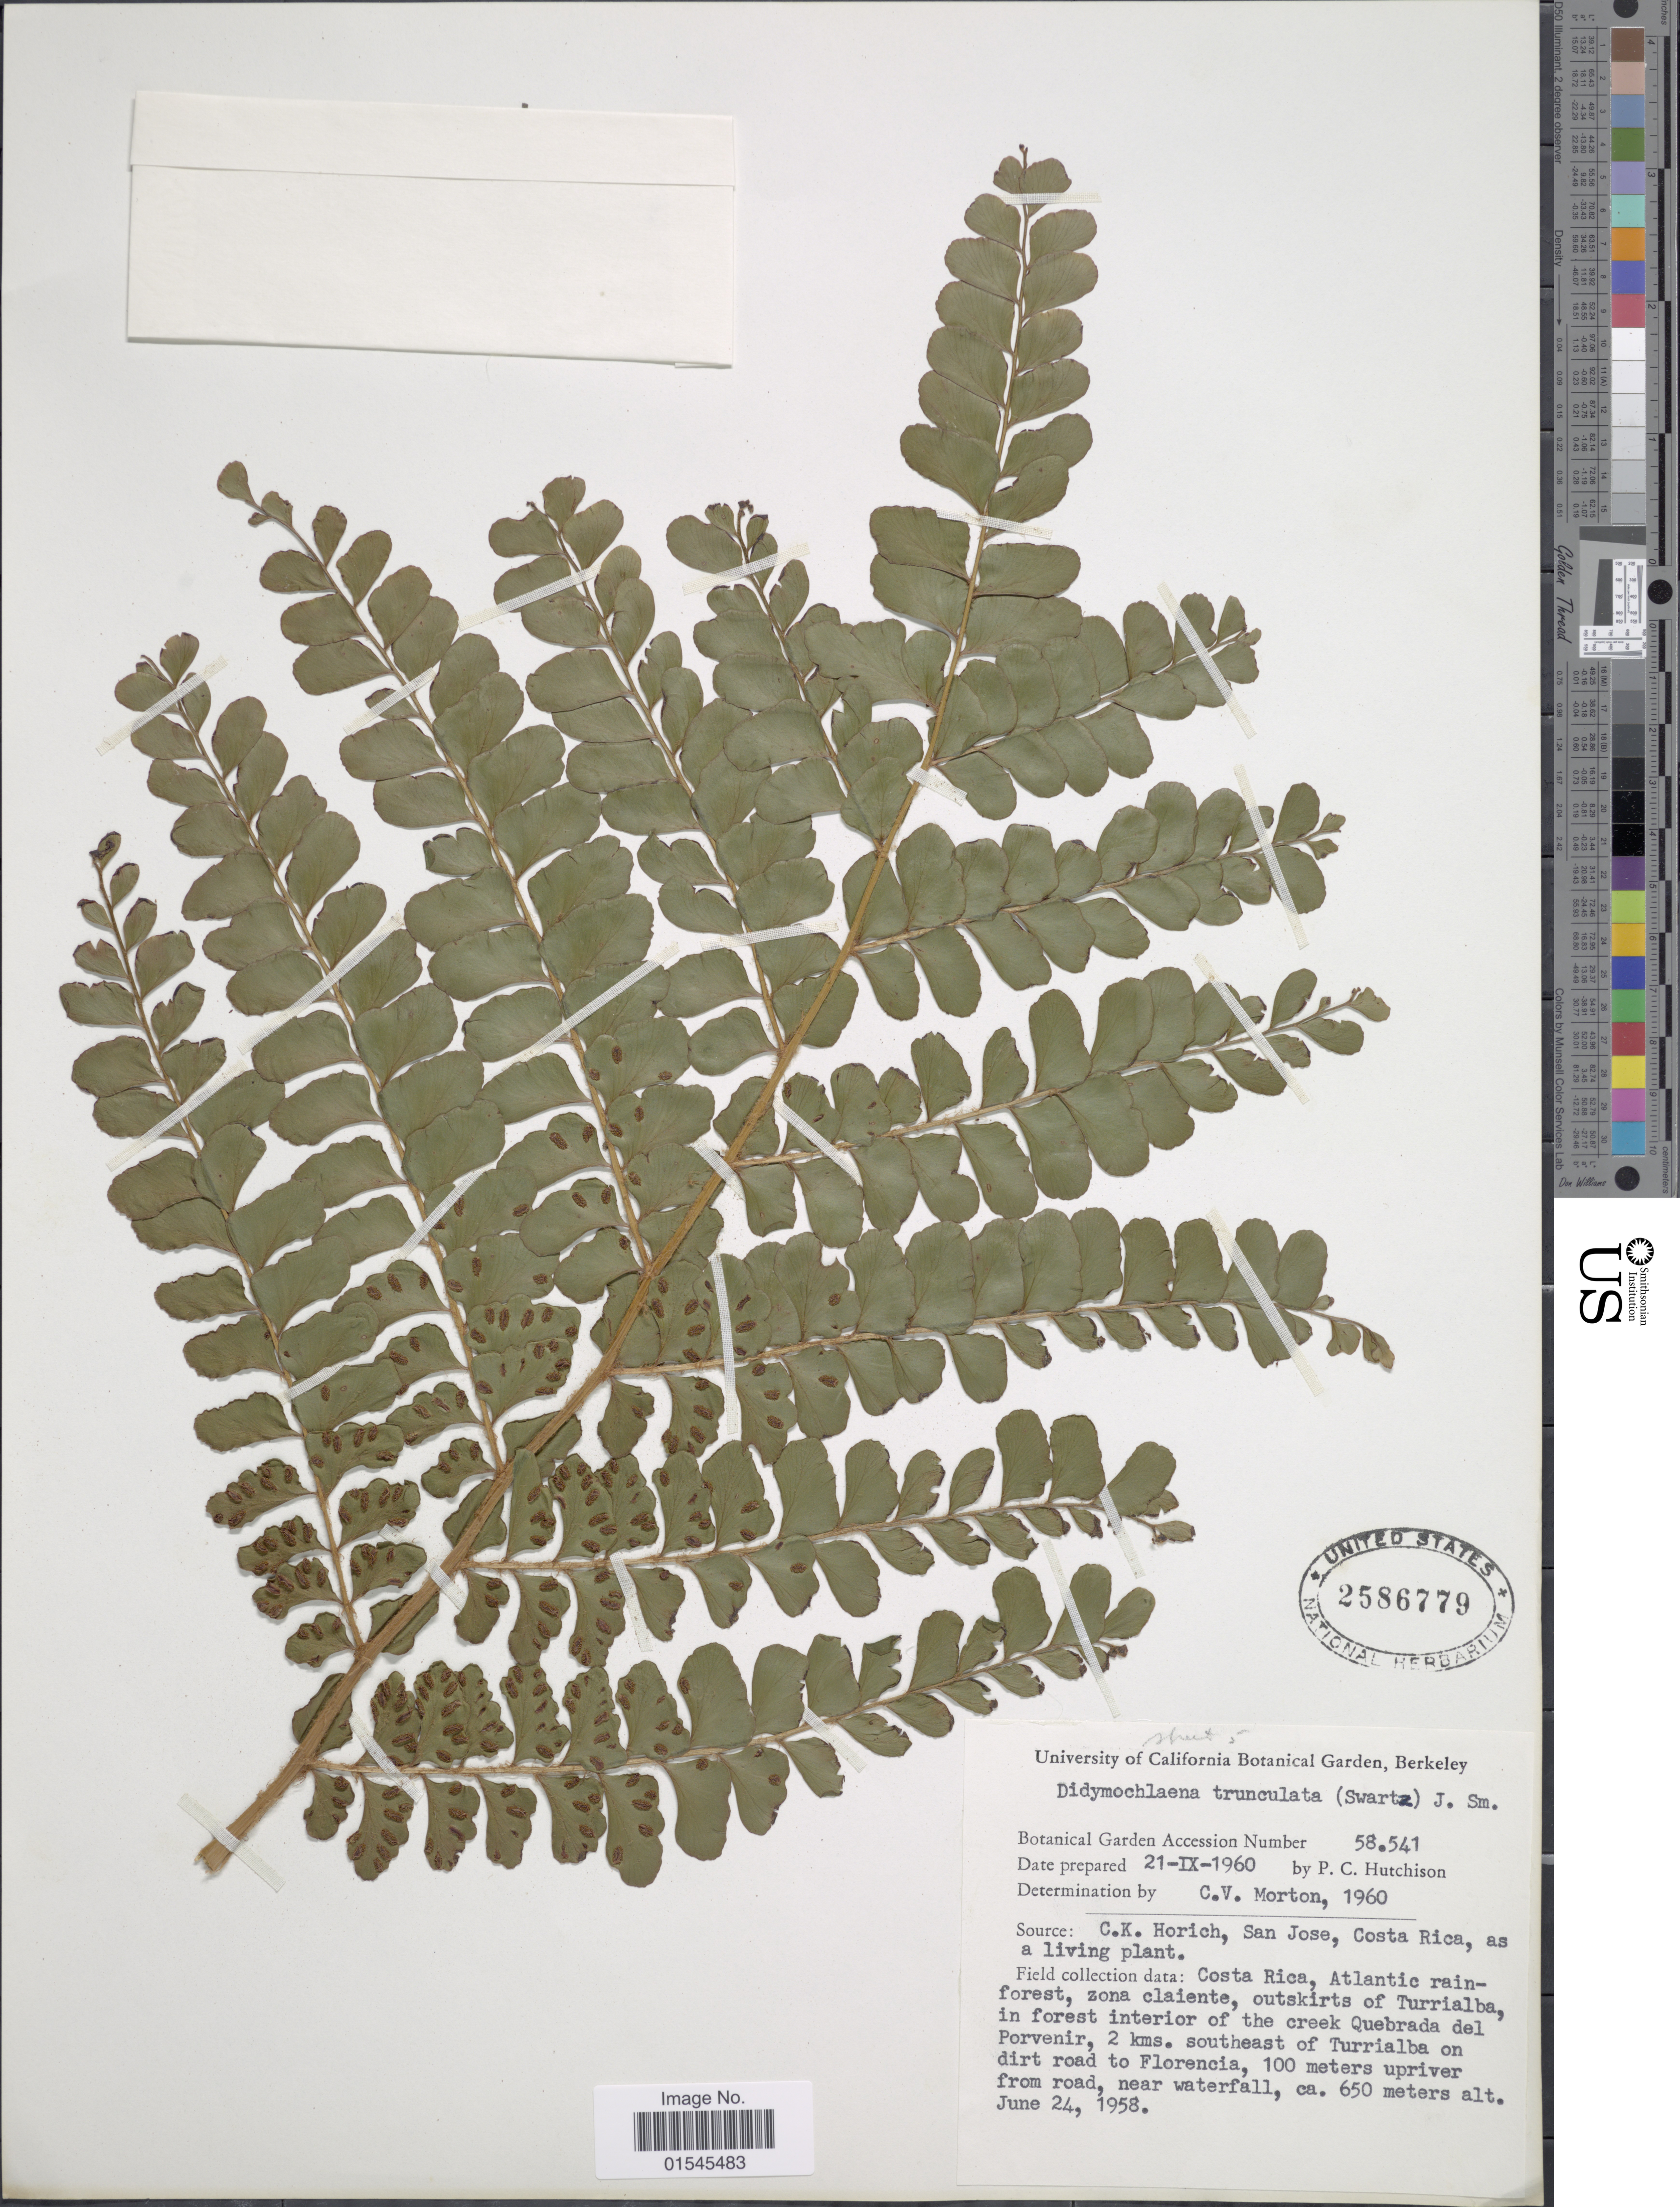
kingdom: Plantae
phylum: Tracheophyta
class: Polypodiopsida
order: Polypodiales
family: Didymochlaenaceae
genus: Didymochlaena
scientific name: Didymochlaena truncatula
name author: (Sw.) J. Sm.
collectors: P. C. Hutchison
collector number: Botanical Garden Accession 58541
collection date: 1960-09-21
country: United States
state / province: California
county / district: Alameda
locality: University of California Botanical Garden, Berkeley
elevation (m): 650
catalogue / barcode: US 2586779